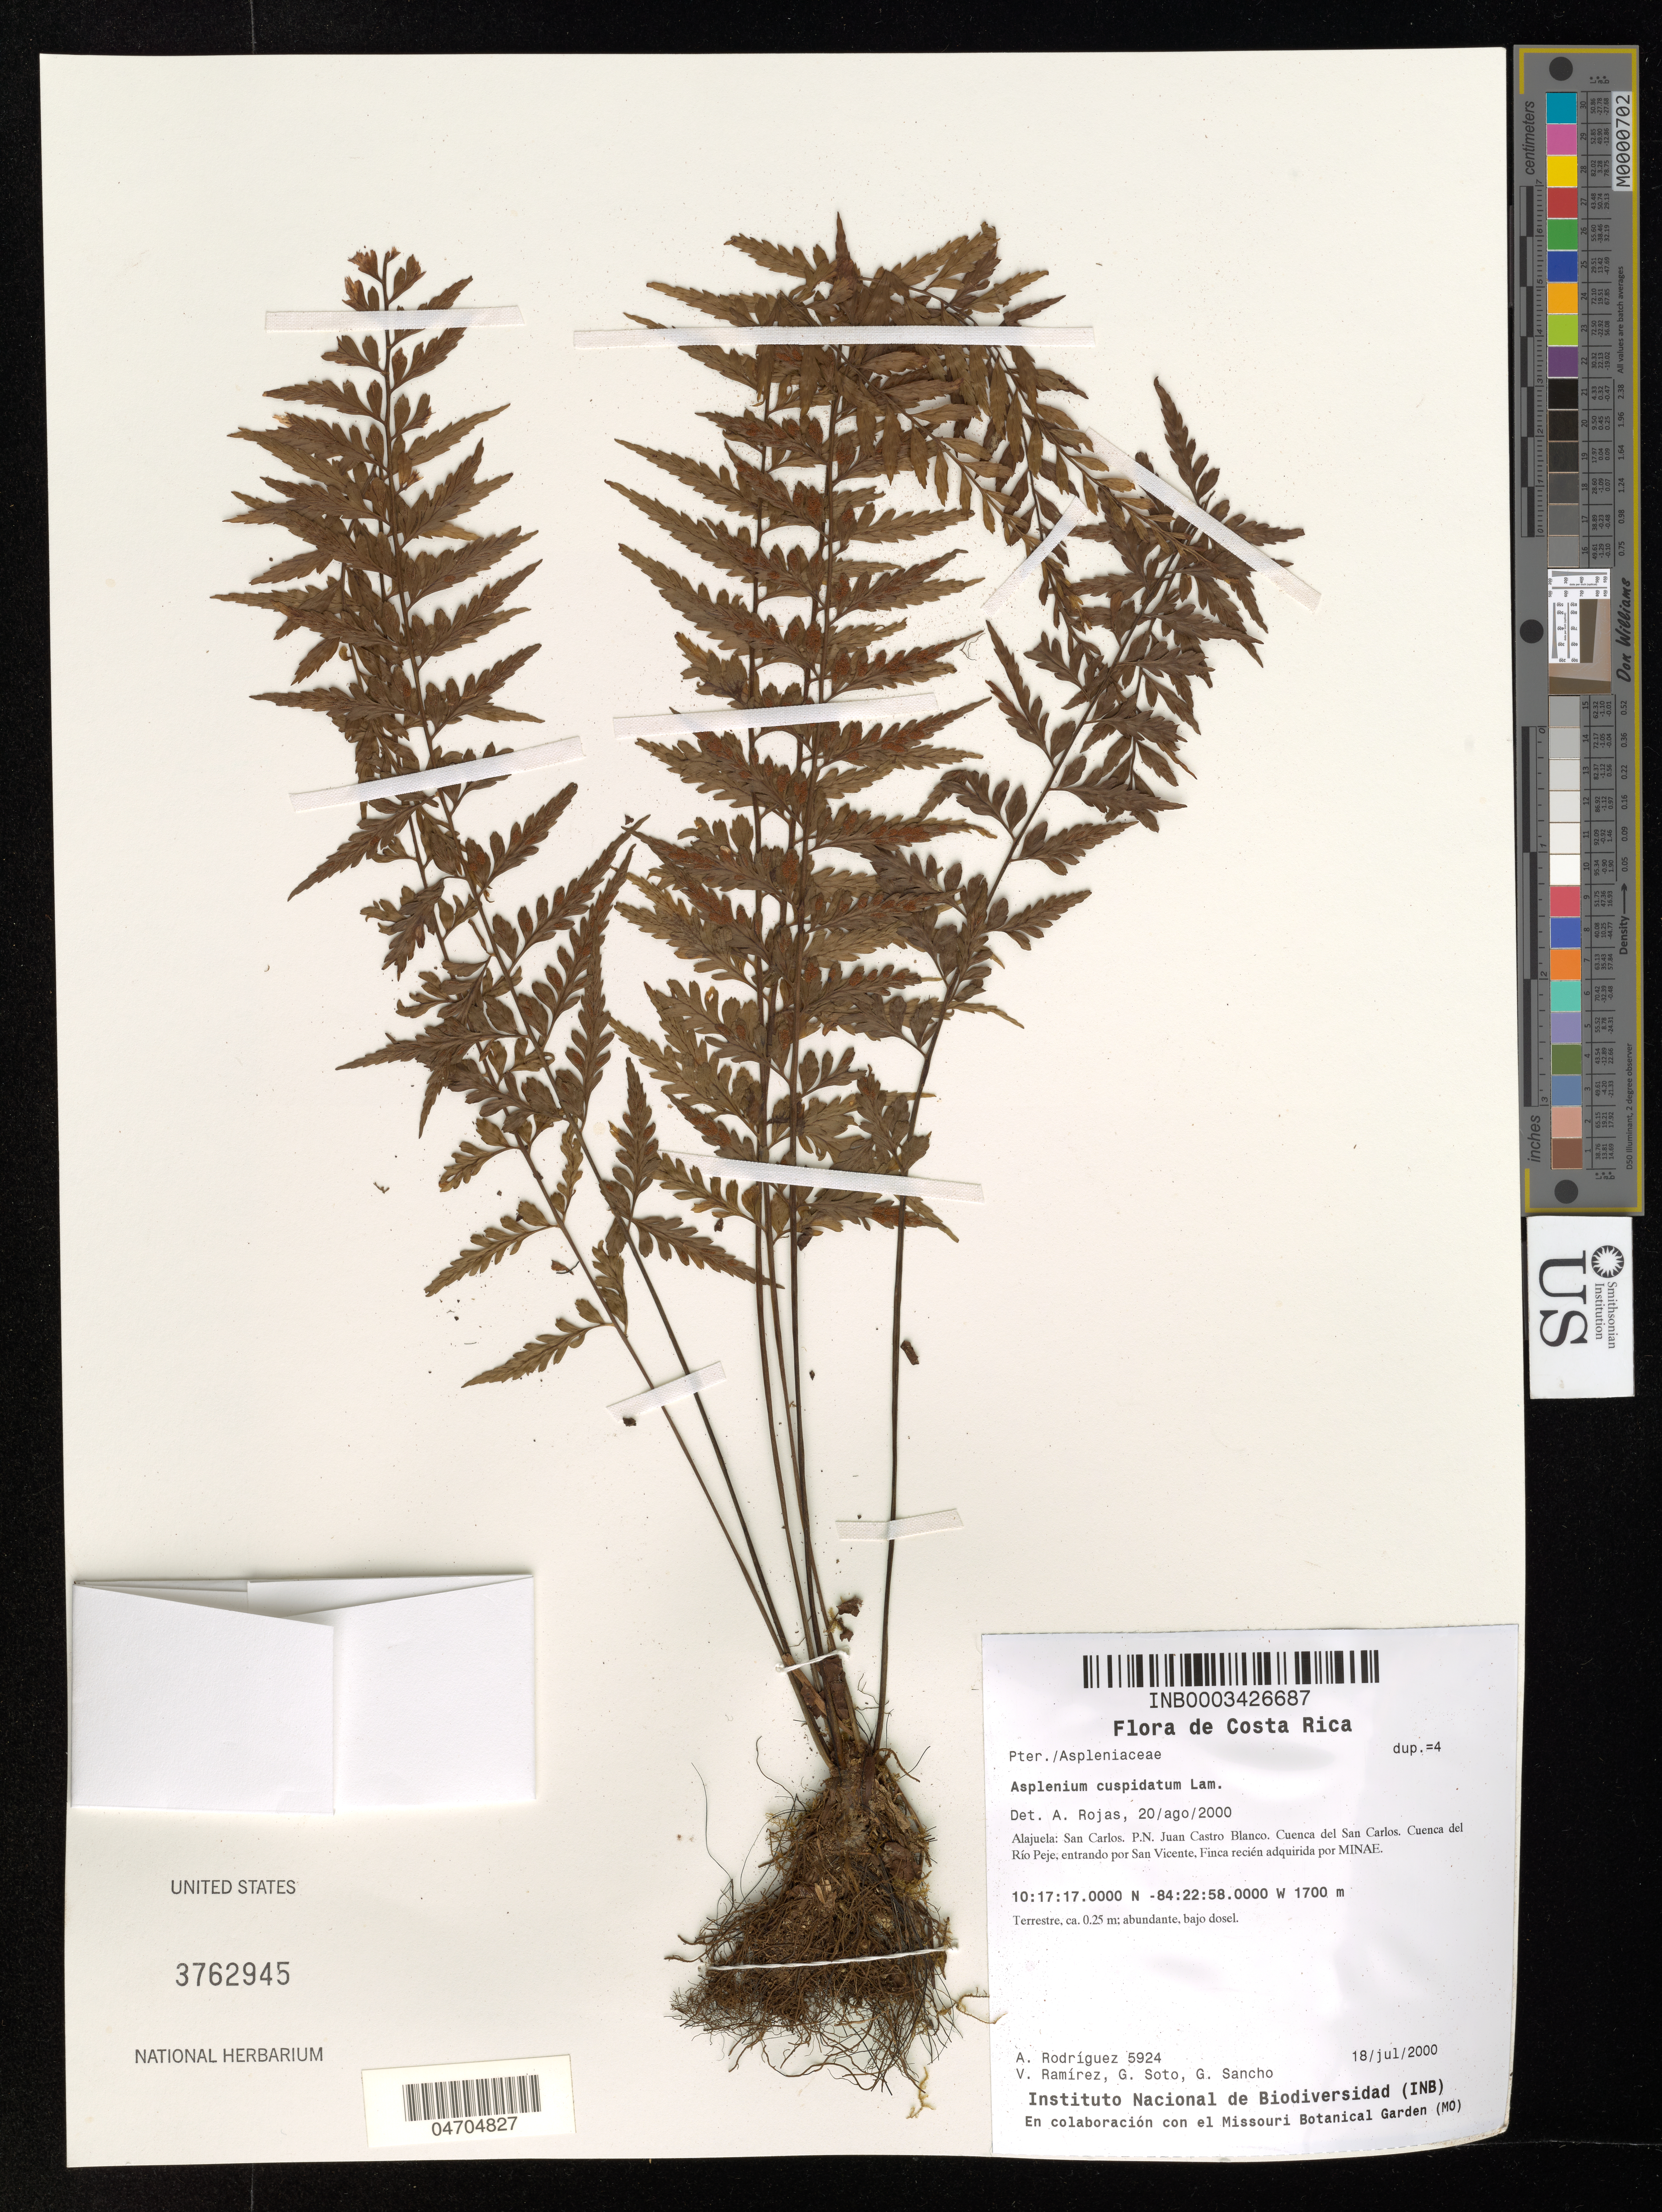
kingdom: Plantae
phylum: Tracheophyta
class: Polypodiopsida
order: Polypodiales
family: Aspleniaceae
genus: Asplenium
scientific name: Asplenium cuspidatum var. foeniculaceum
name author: (Kunth) C.V. Morton & Lellinger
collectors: A. Rodríguez, V. Ramirez, G. Soto & G. Sancho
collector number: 5924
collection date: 2000-07-18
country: Costa Rica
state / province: Alajuela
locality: San Carlos. P. N. Juan Castro Blanco. Cuenca del San Carlos. Cuenca del Río Peje, entrando por San Vicente, Finca recién adquirida por MINAE.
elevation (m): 1700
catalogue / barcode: US 3762945